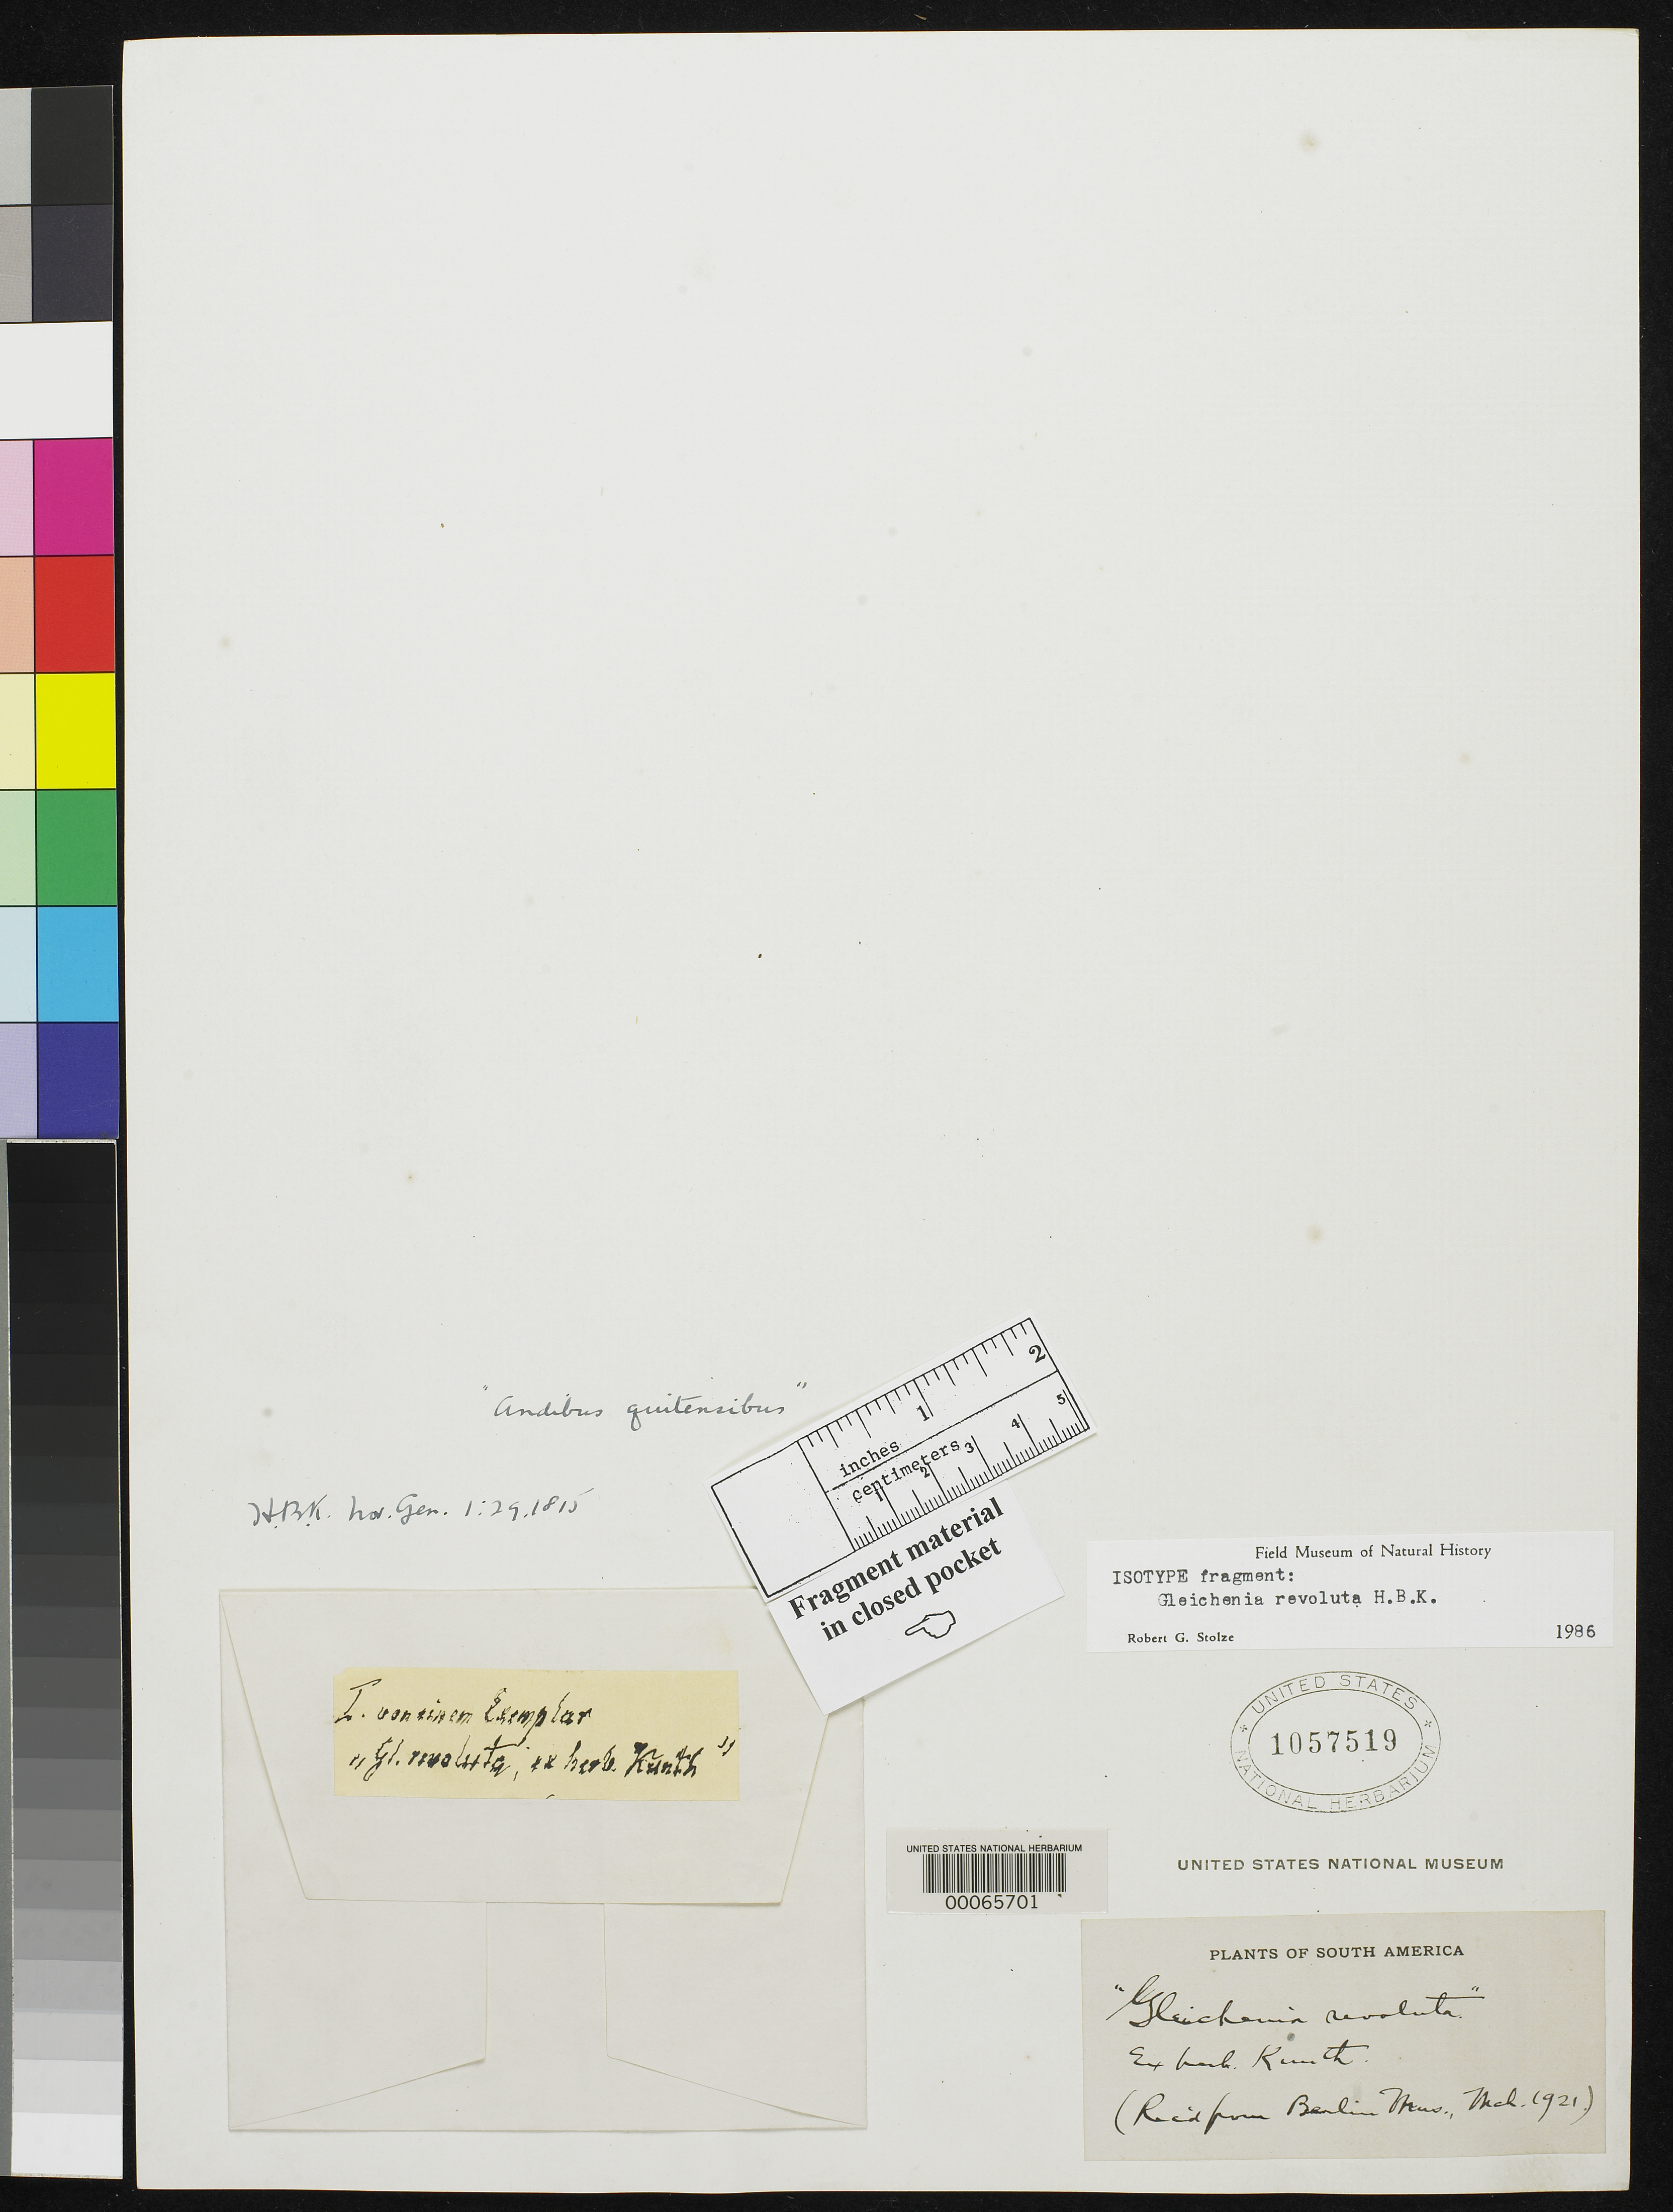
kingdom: Plantae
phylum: Tracheophyta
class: Polypodiopsida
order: Gleicheniales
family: Gleicheniaceae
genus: Gleichenia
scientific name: Gleichenia revoluta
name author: Kunth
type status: Type Collection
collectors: F. W. Humboldt & A. J. A. Bonpland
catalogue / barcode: US 1057519